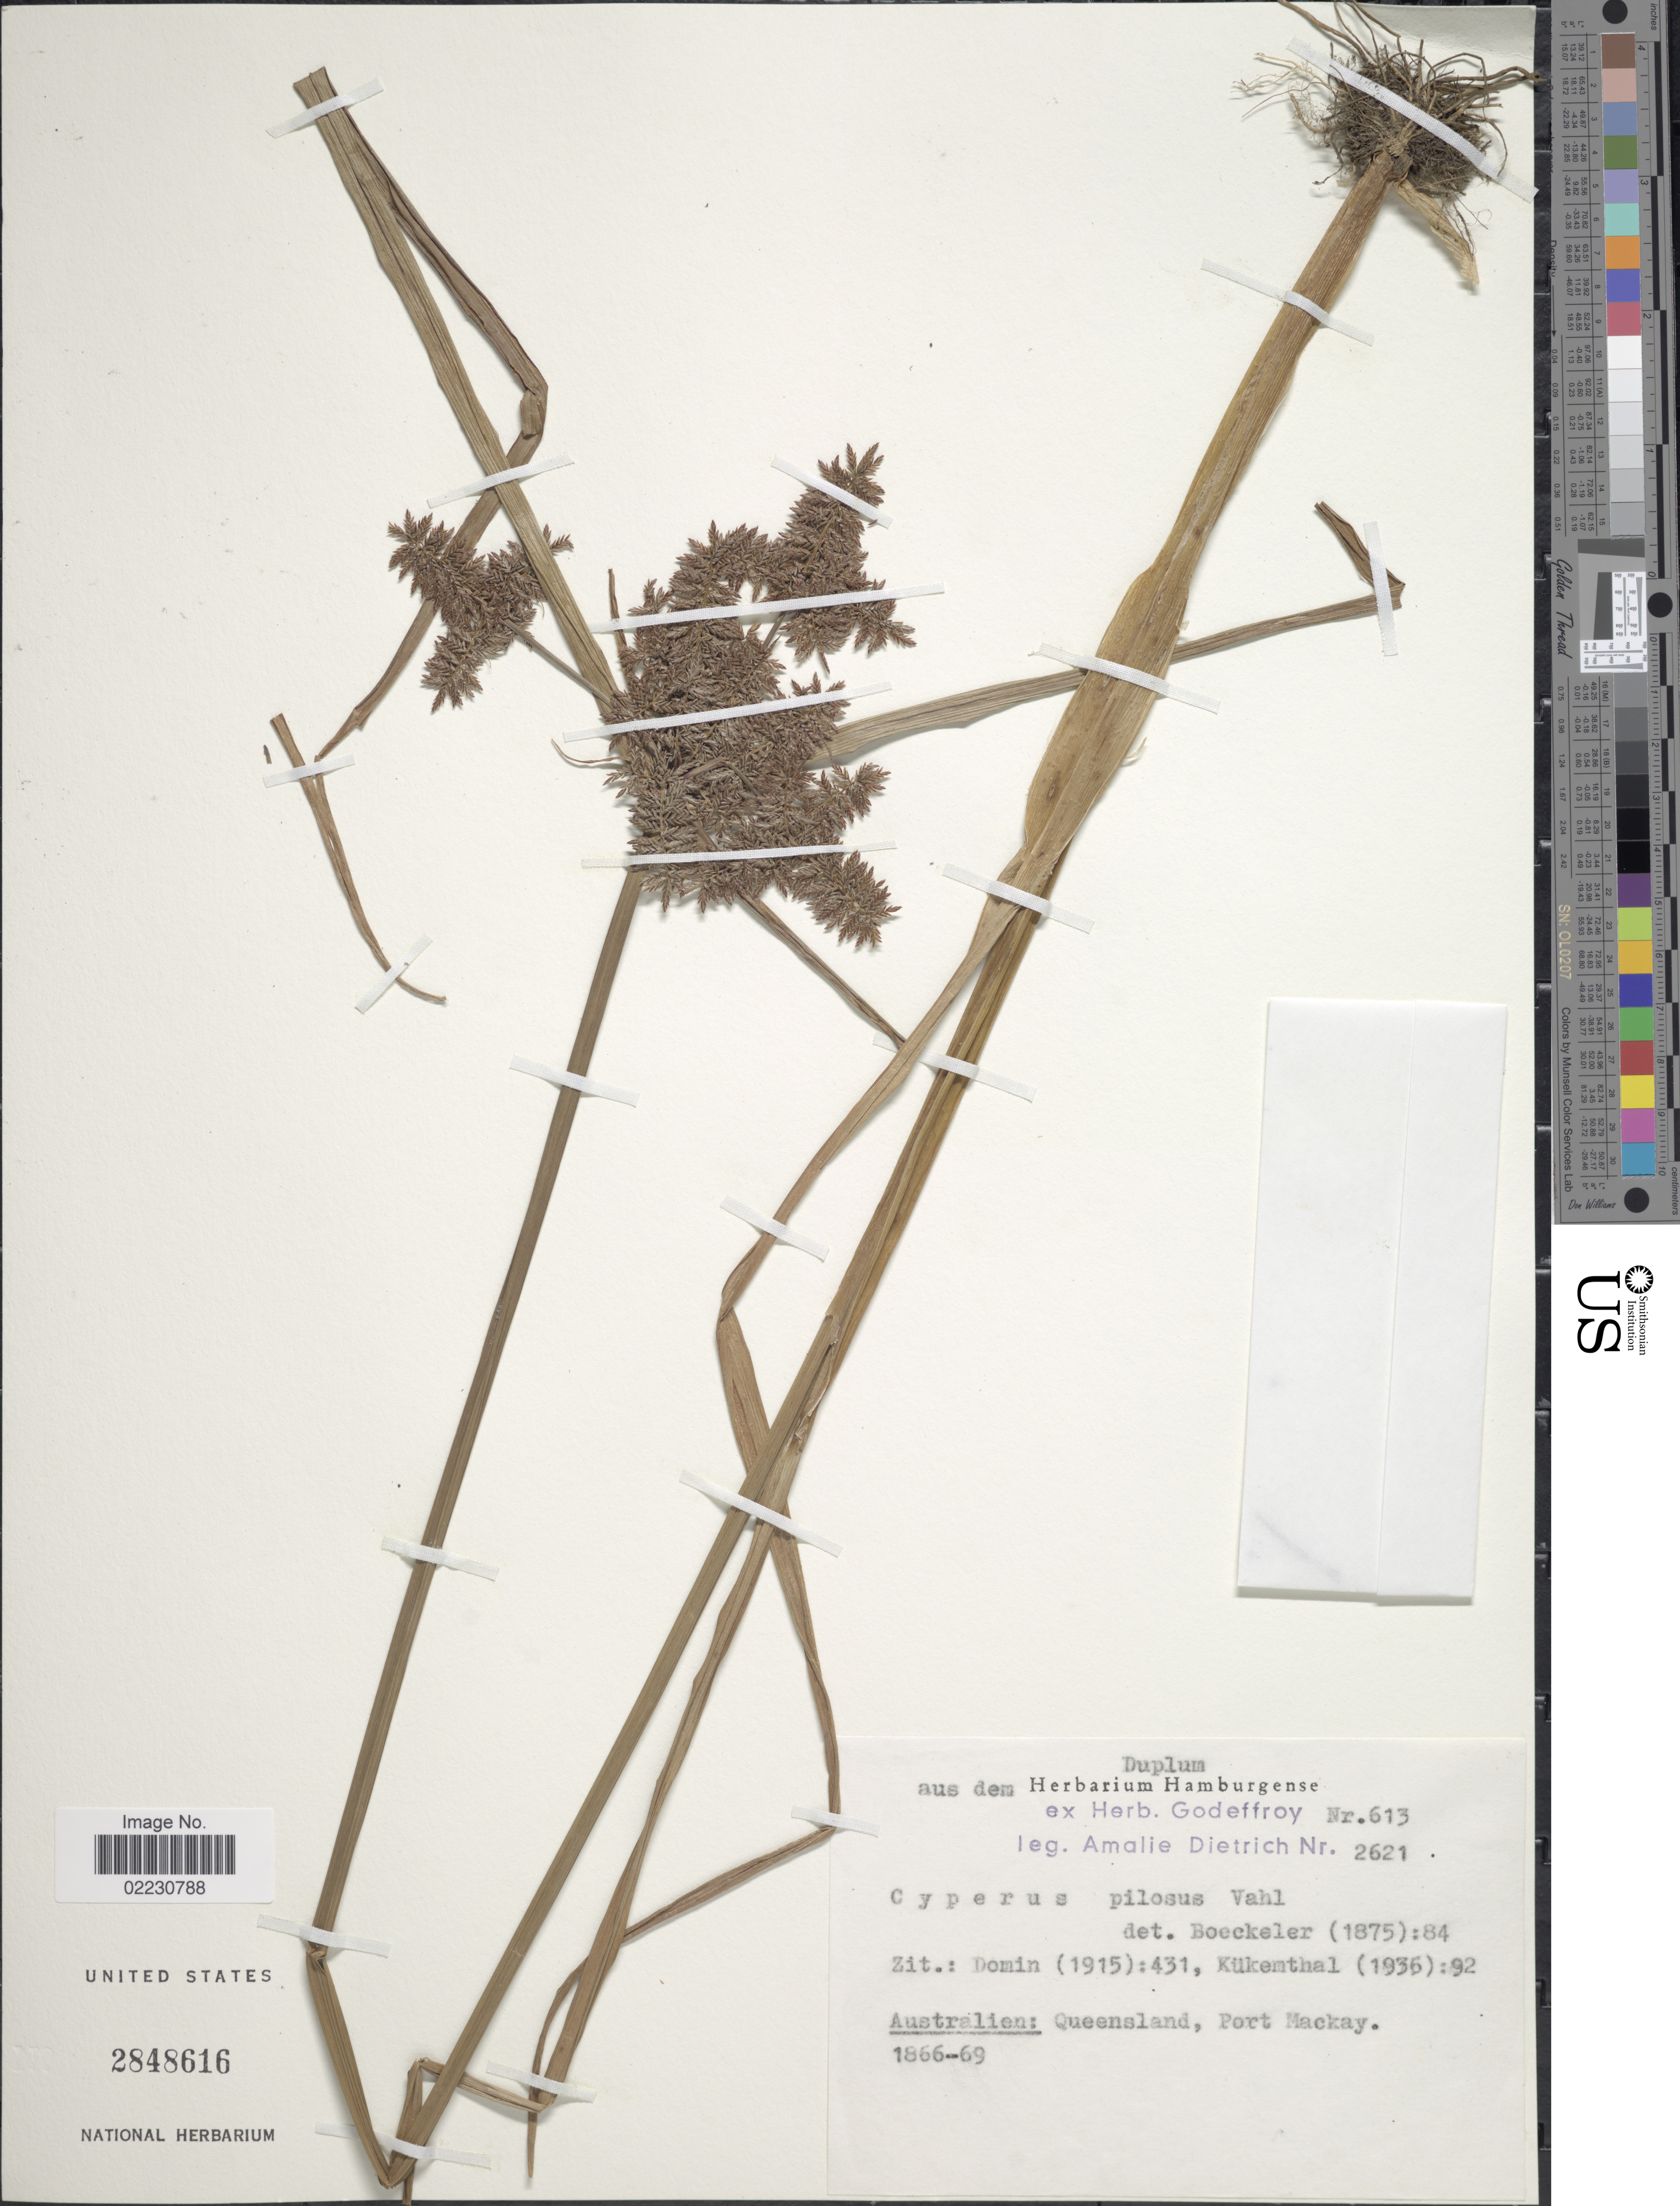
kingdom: Plantae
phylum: Tracheophyta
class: Liliopsida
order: Poales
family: Cyperaceae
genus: Cyperus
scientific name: Cyperus pilosus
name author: Vahl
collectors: A. Dietrich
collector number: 2621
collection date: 1866/1869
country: Australia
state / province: Queensland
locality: Port Mackay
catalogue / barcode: US 2848616